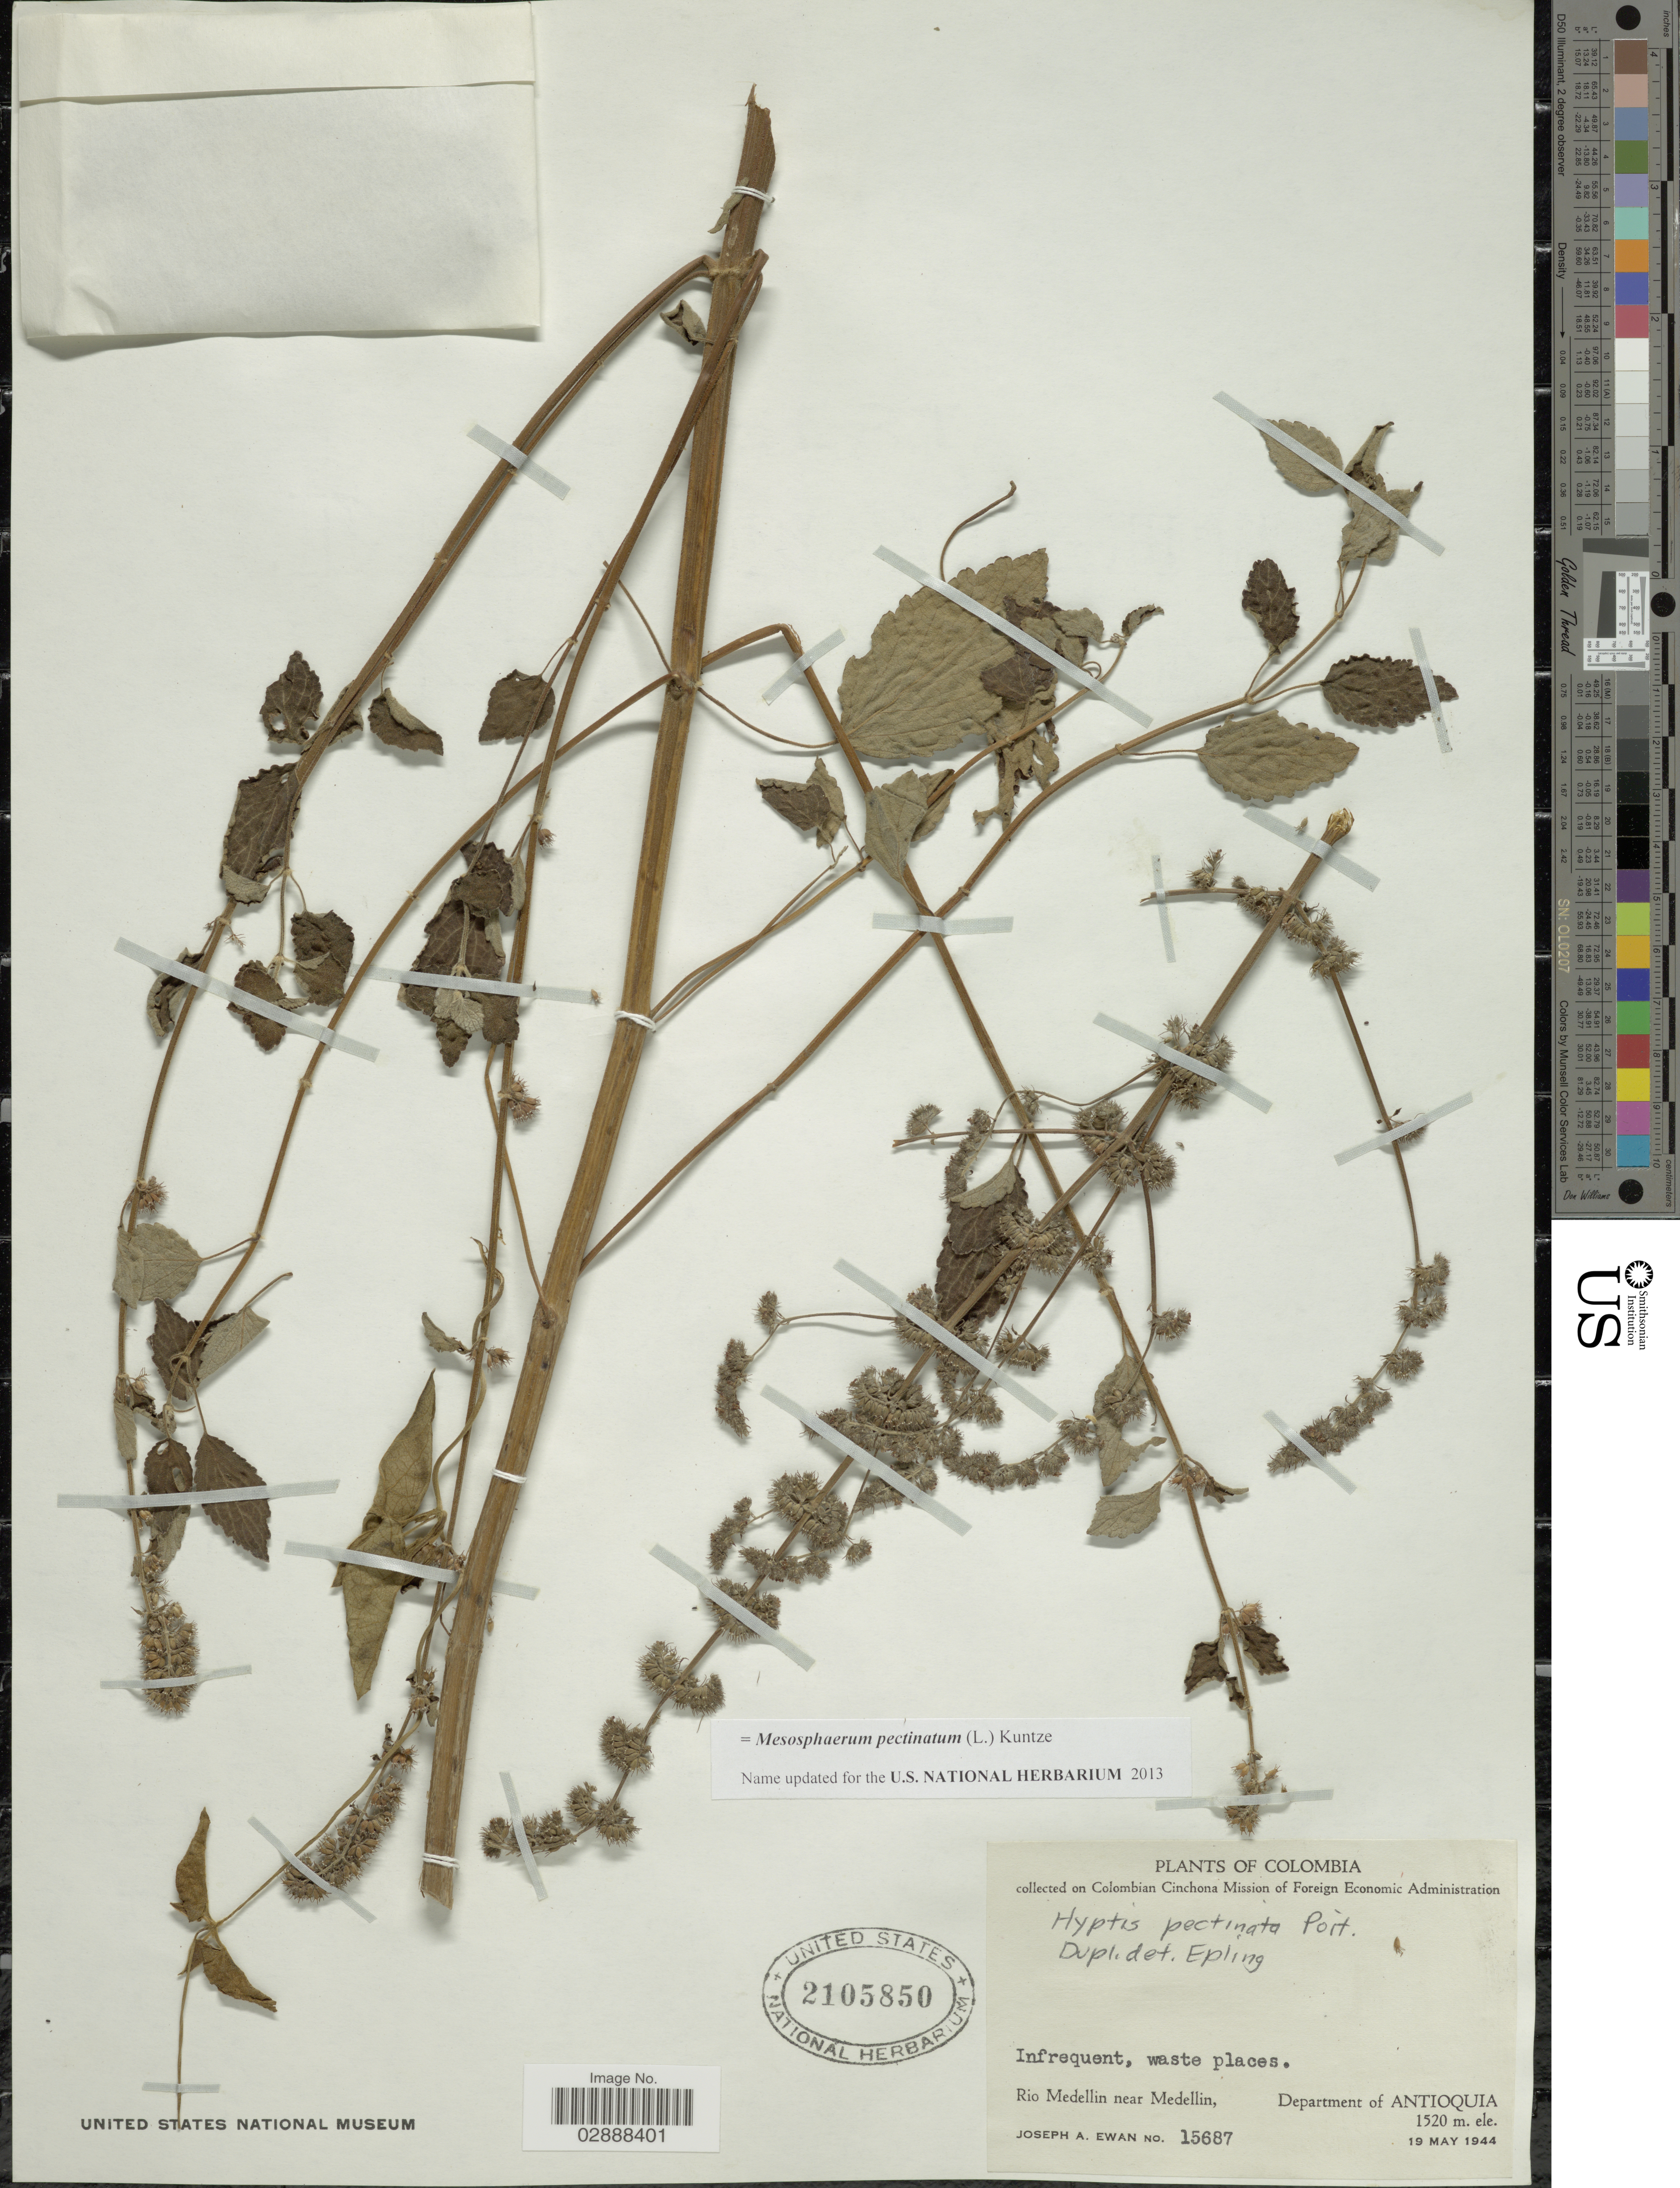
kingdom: Plantae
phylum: Tracheophyta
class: Magnoliopsida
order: Lamiales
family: Lamiaceae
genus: Mesosphaerum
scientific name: Mesosphaerum pectinatum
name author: (L.) Kuntze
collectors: J. A. Ewan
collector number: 15687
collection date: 1944-05-19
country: Colombia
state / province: Antioquia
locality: Rio Medellin near Medellin, Department of Antioquia.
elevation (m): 1520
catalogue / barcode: US 2105850